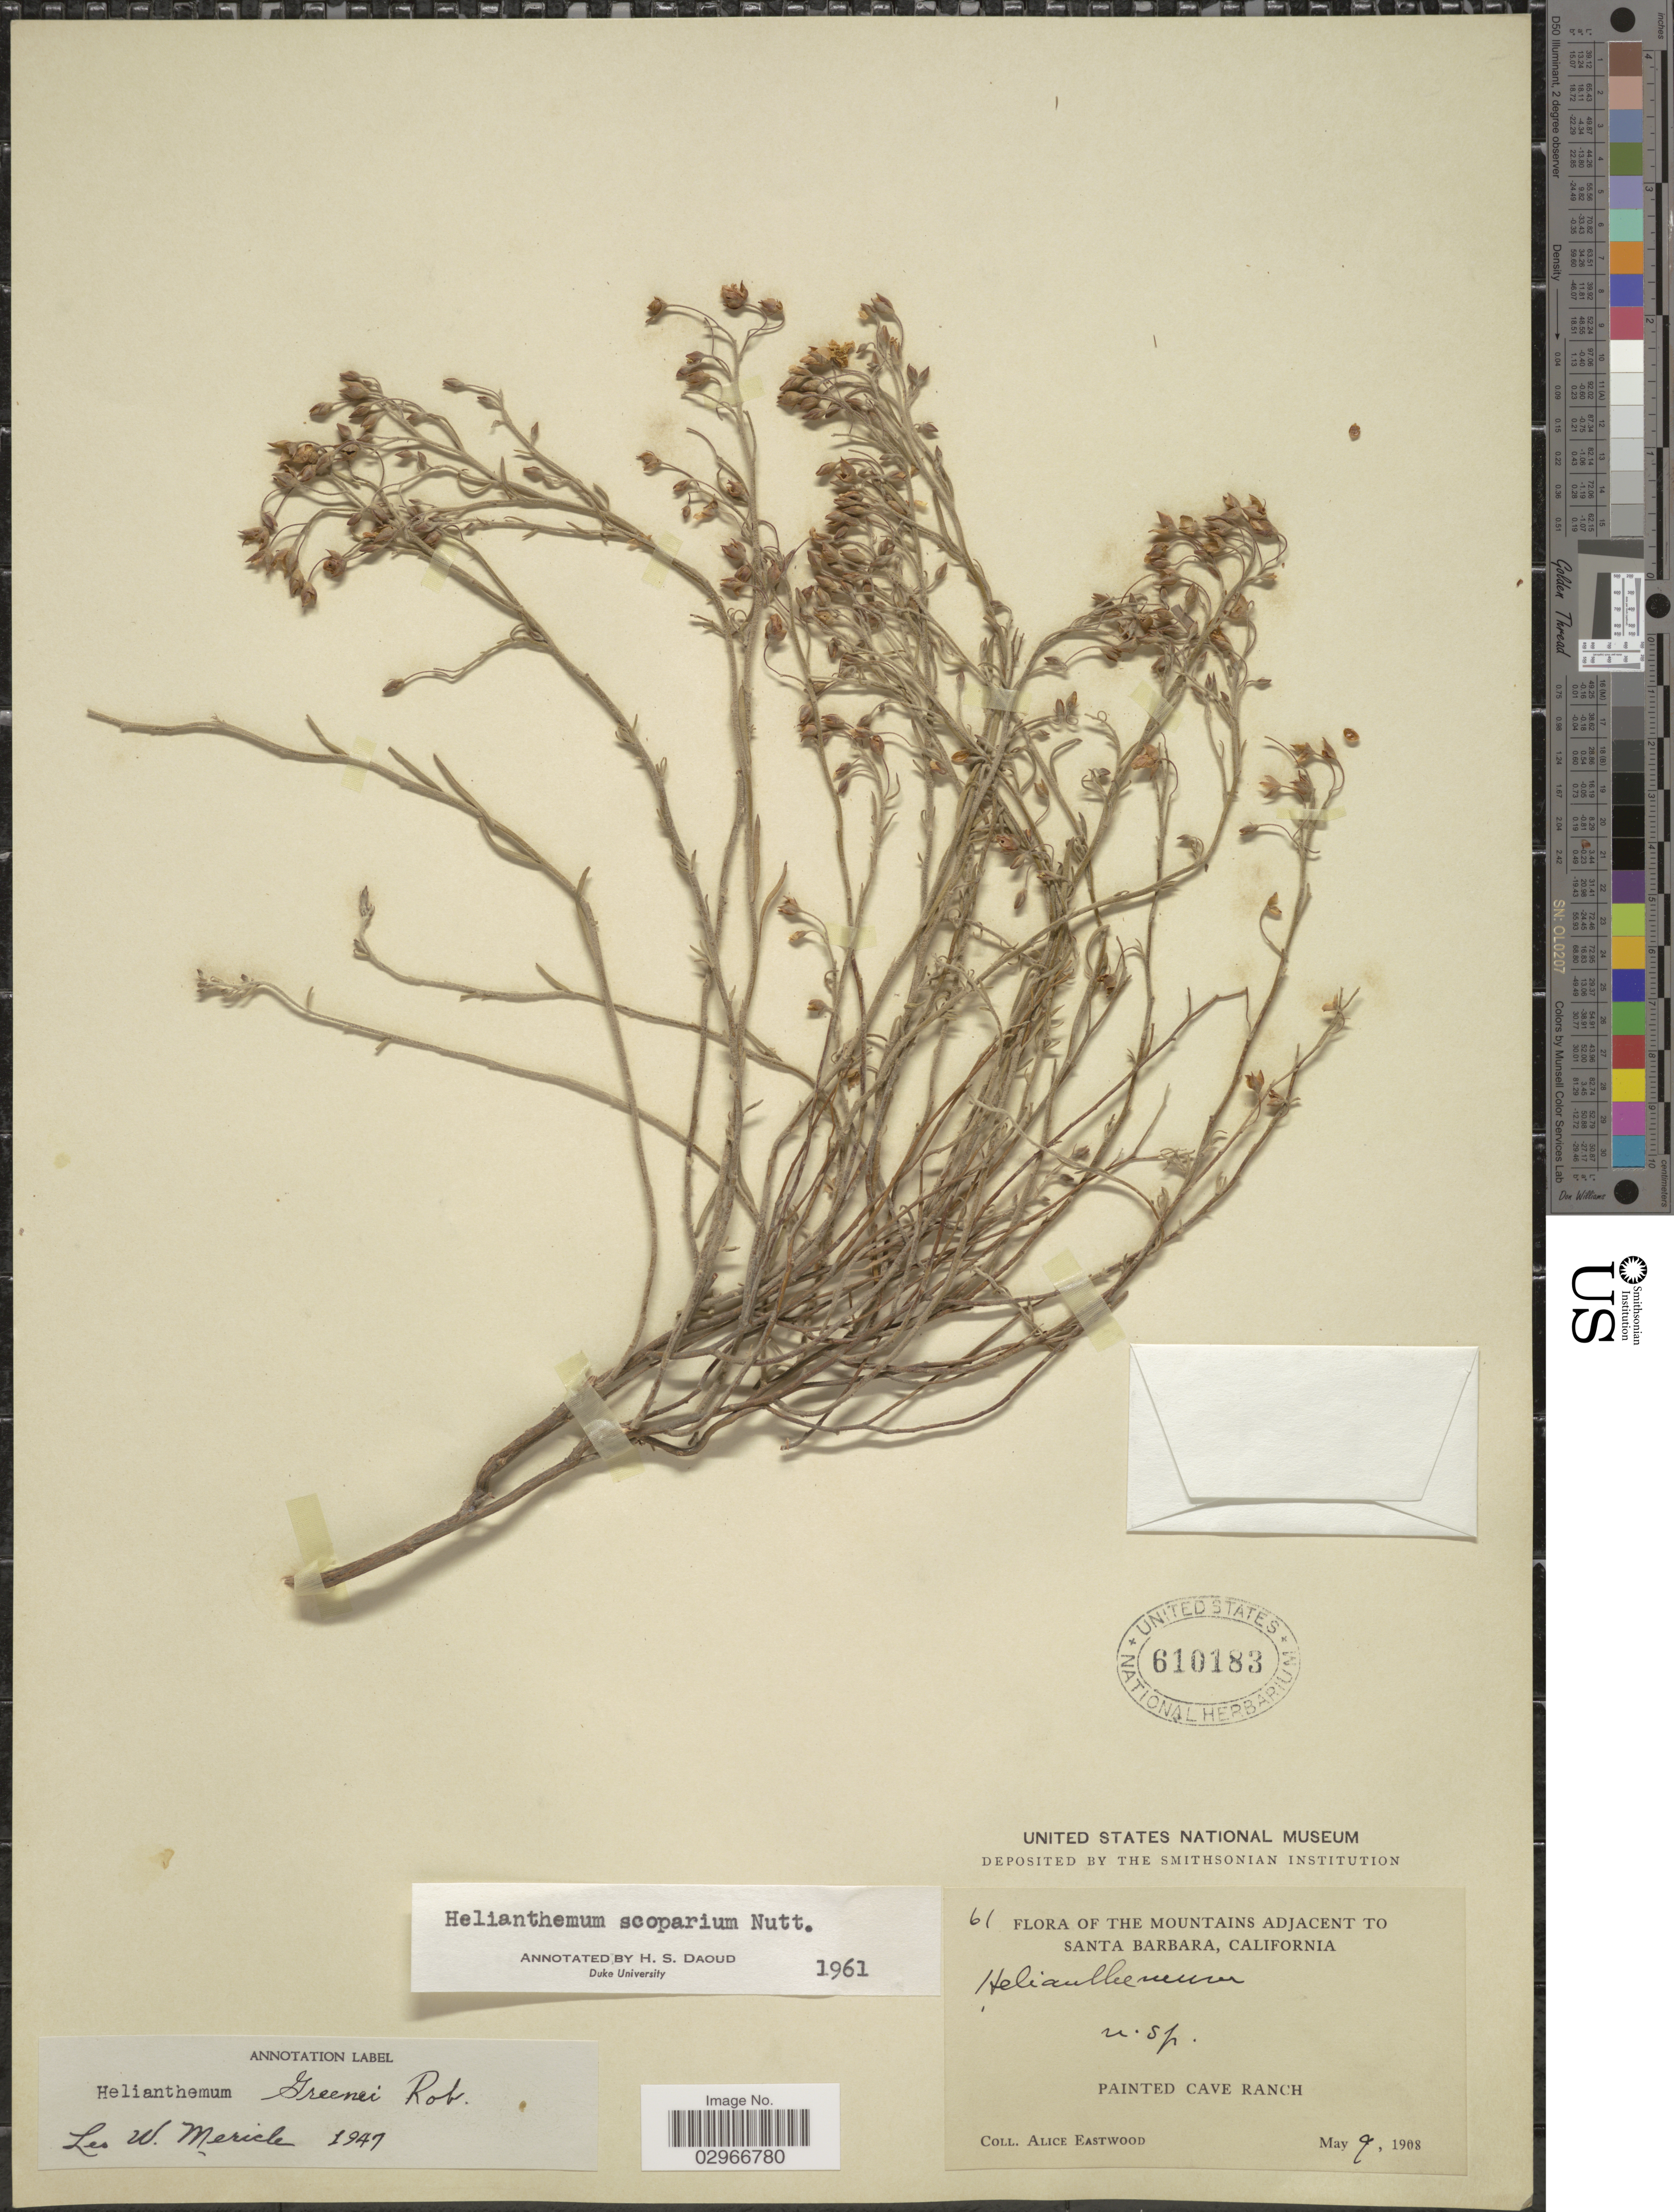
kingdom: Plantae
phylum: Tracheophyta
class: Magnoliopsida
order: Malvales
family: Cistaceae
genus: Helianthemum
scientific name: Helianthemum scoparium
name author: Nutt. ex Torr. & A. Gray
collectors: A. Eastwood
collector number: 61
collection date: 1908-05-09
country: United States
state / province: California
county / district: Santa Barbara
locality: The mountains adjacent to Santa Barbara. Painted Cave Ranch.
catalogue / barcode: US 610183